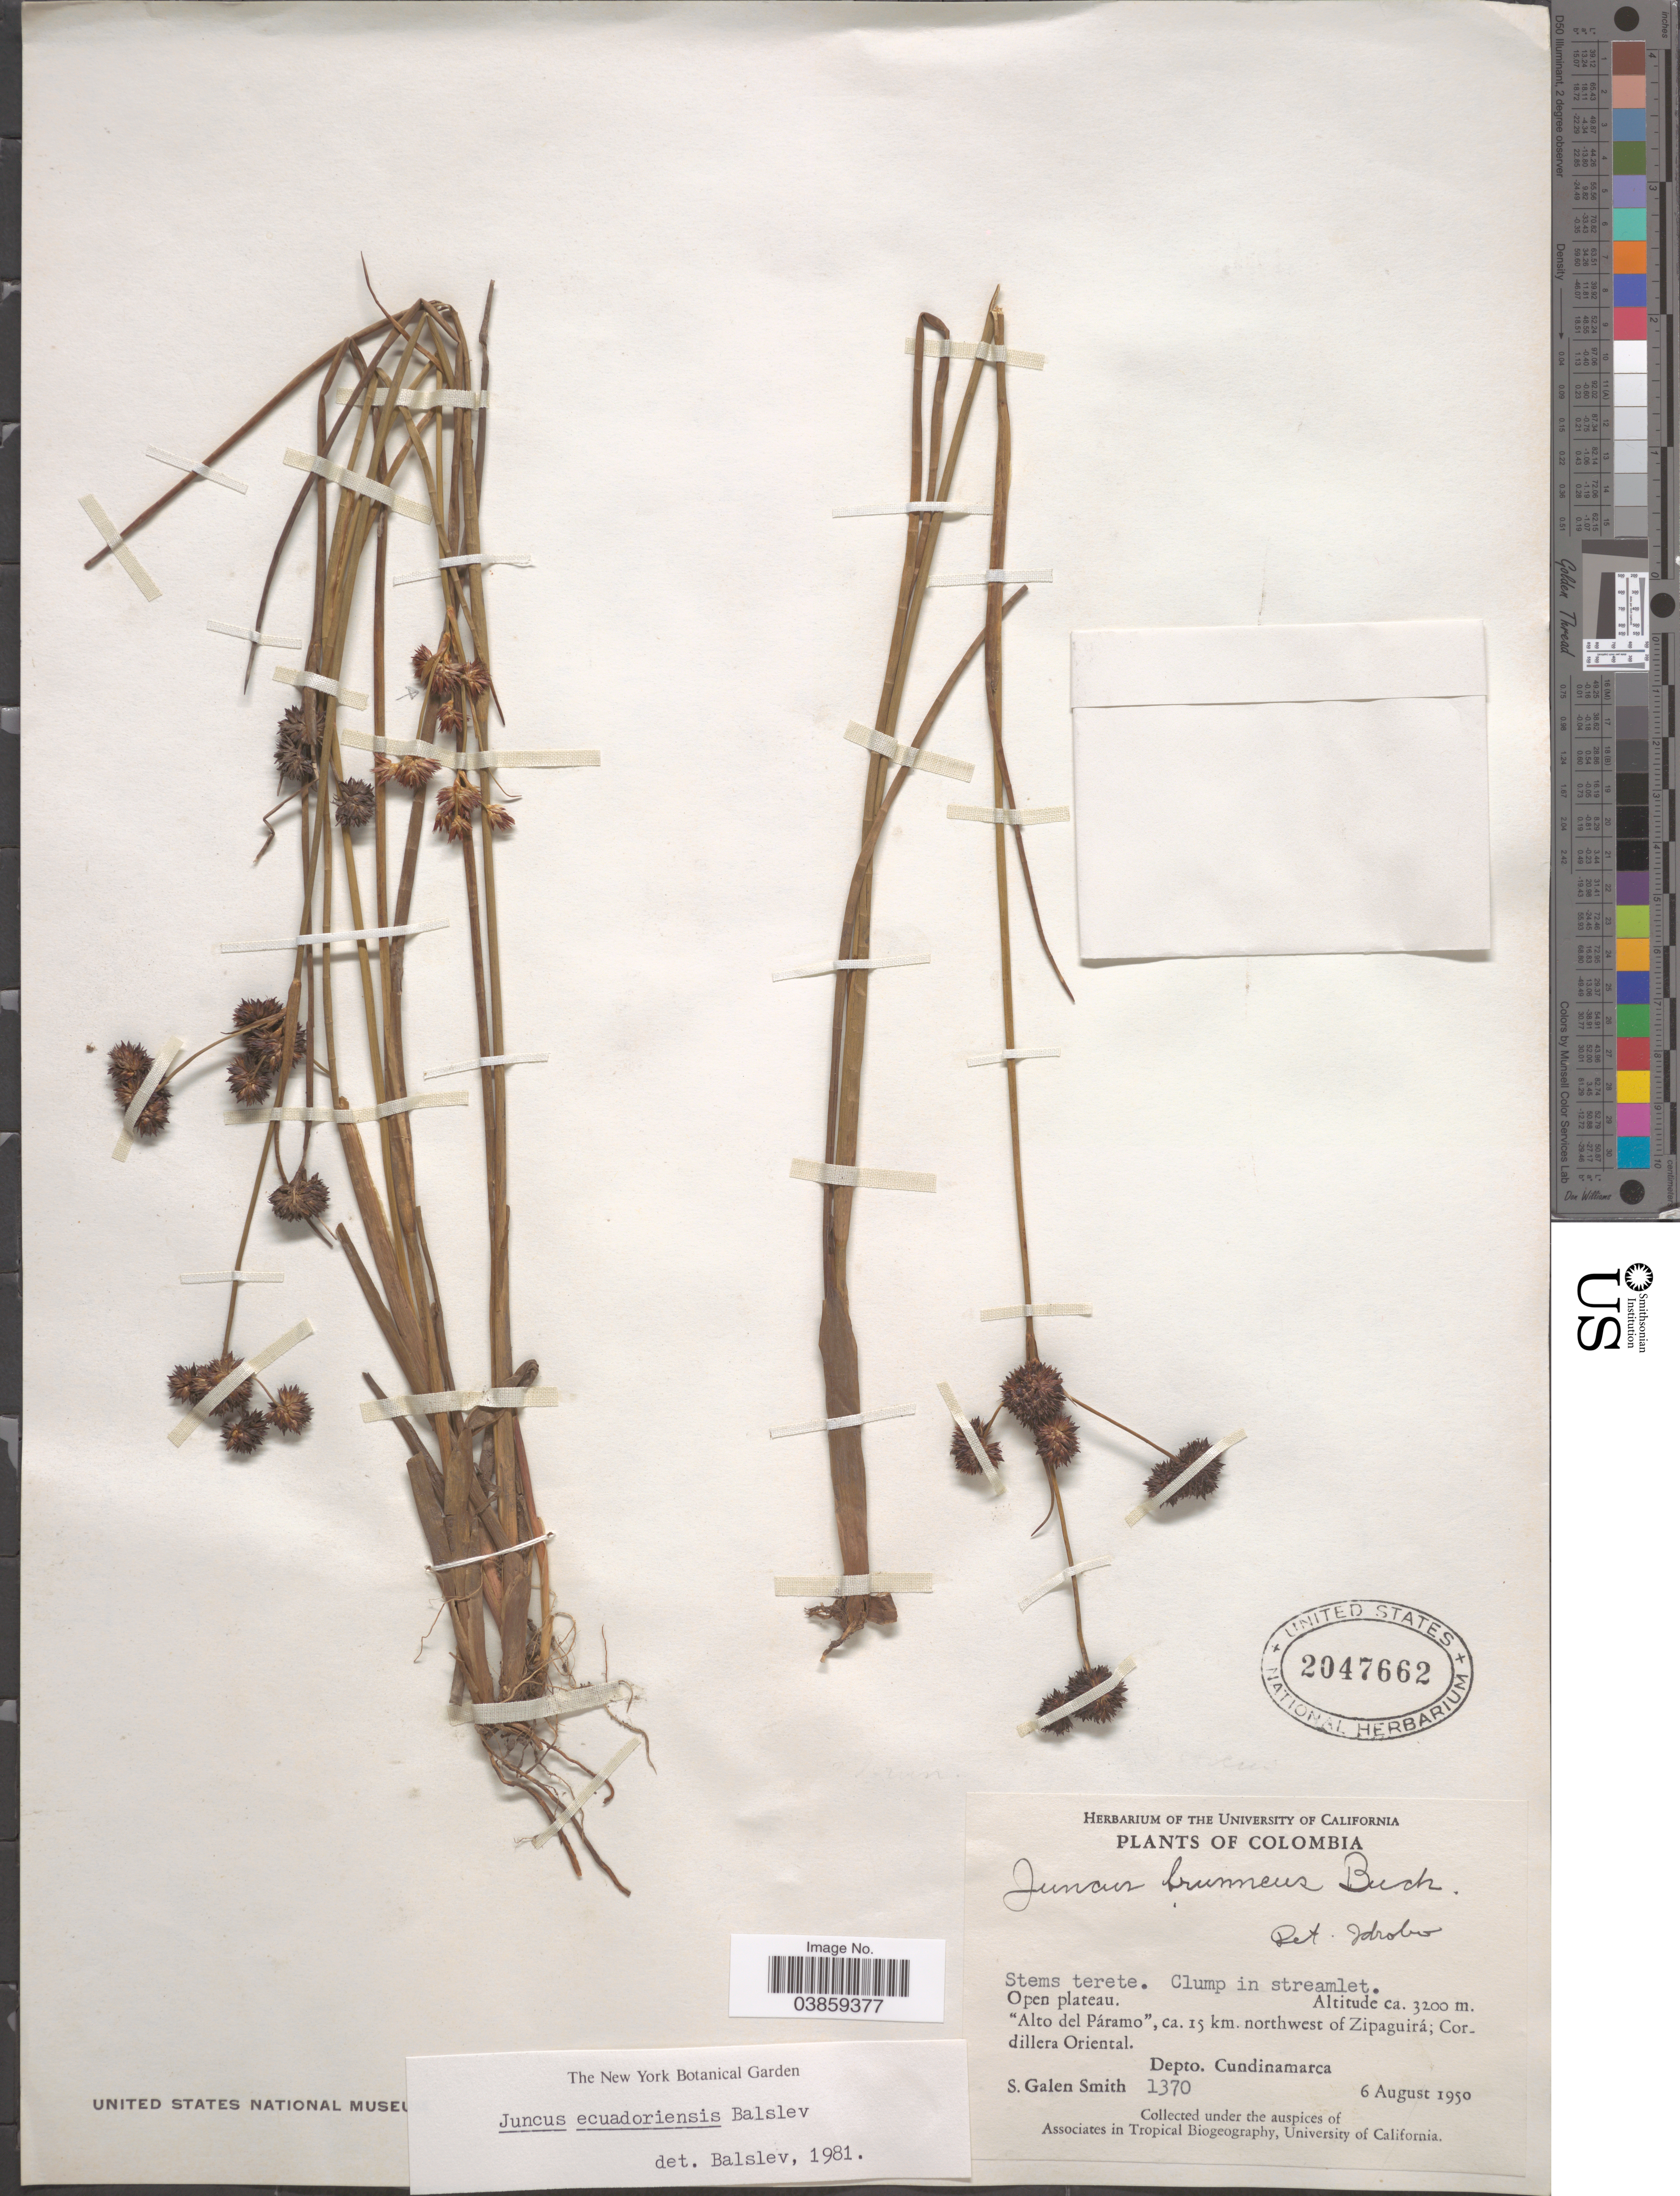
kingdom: Plantae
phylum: Tracheophyta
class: Liliopsida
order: Poales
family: Juncaceae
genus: Juncus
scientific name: Juncus ecuadoriensis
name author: Balslev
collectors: S. G. Smith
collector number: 1370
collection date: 1950-08-06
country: Colombia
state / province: Cundinamarca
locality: Alto del Páramo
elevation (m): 3200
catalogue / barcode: US 2047662